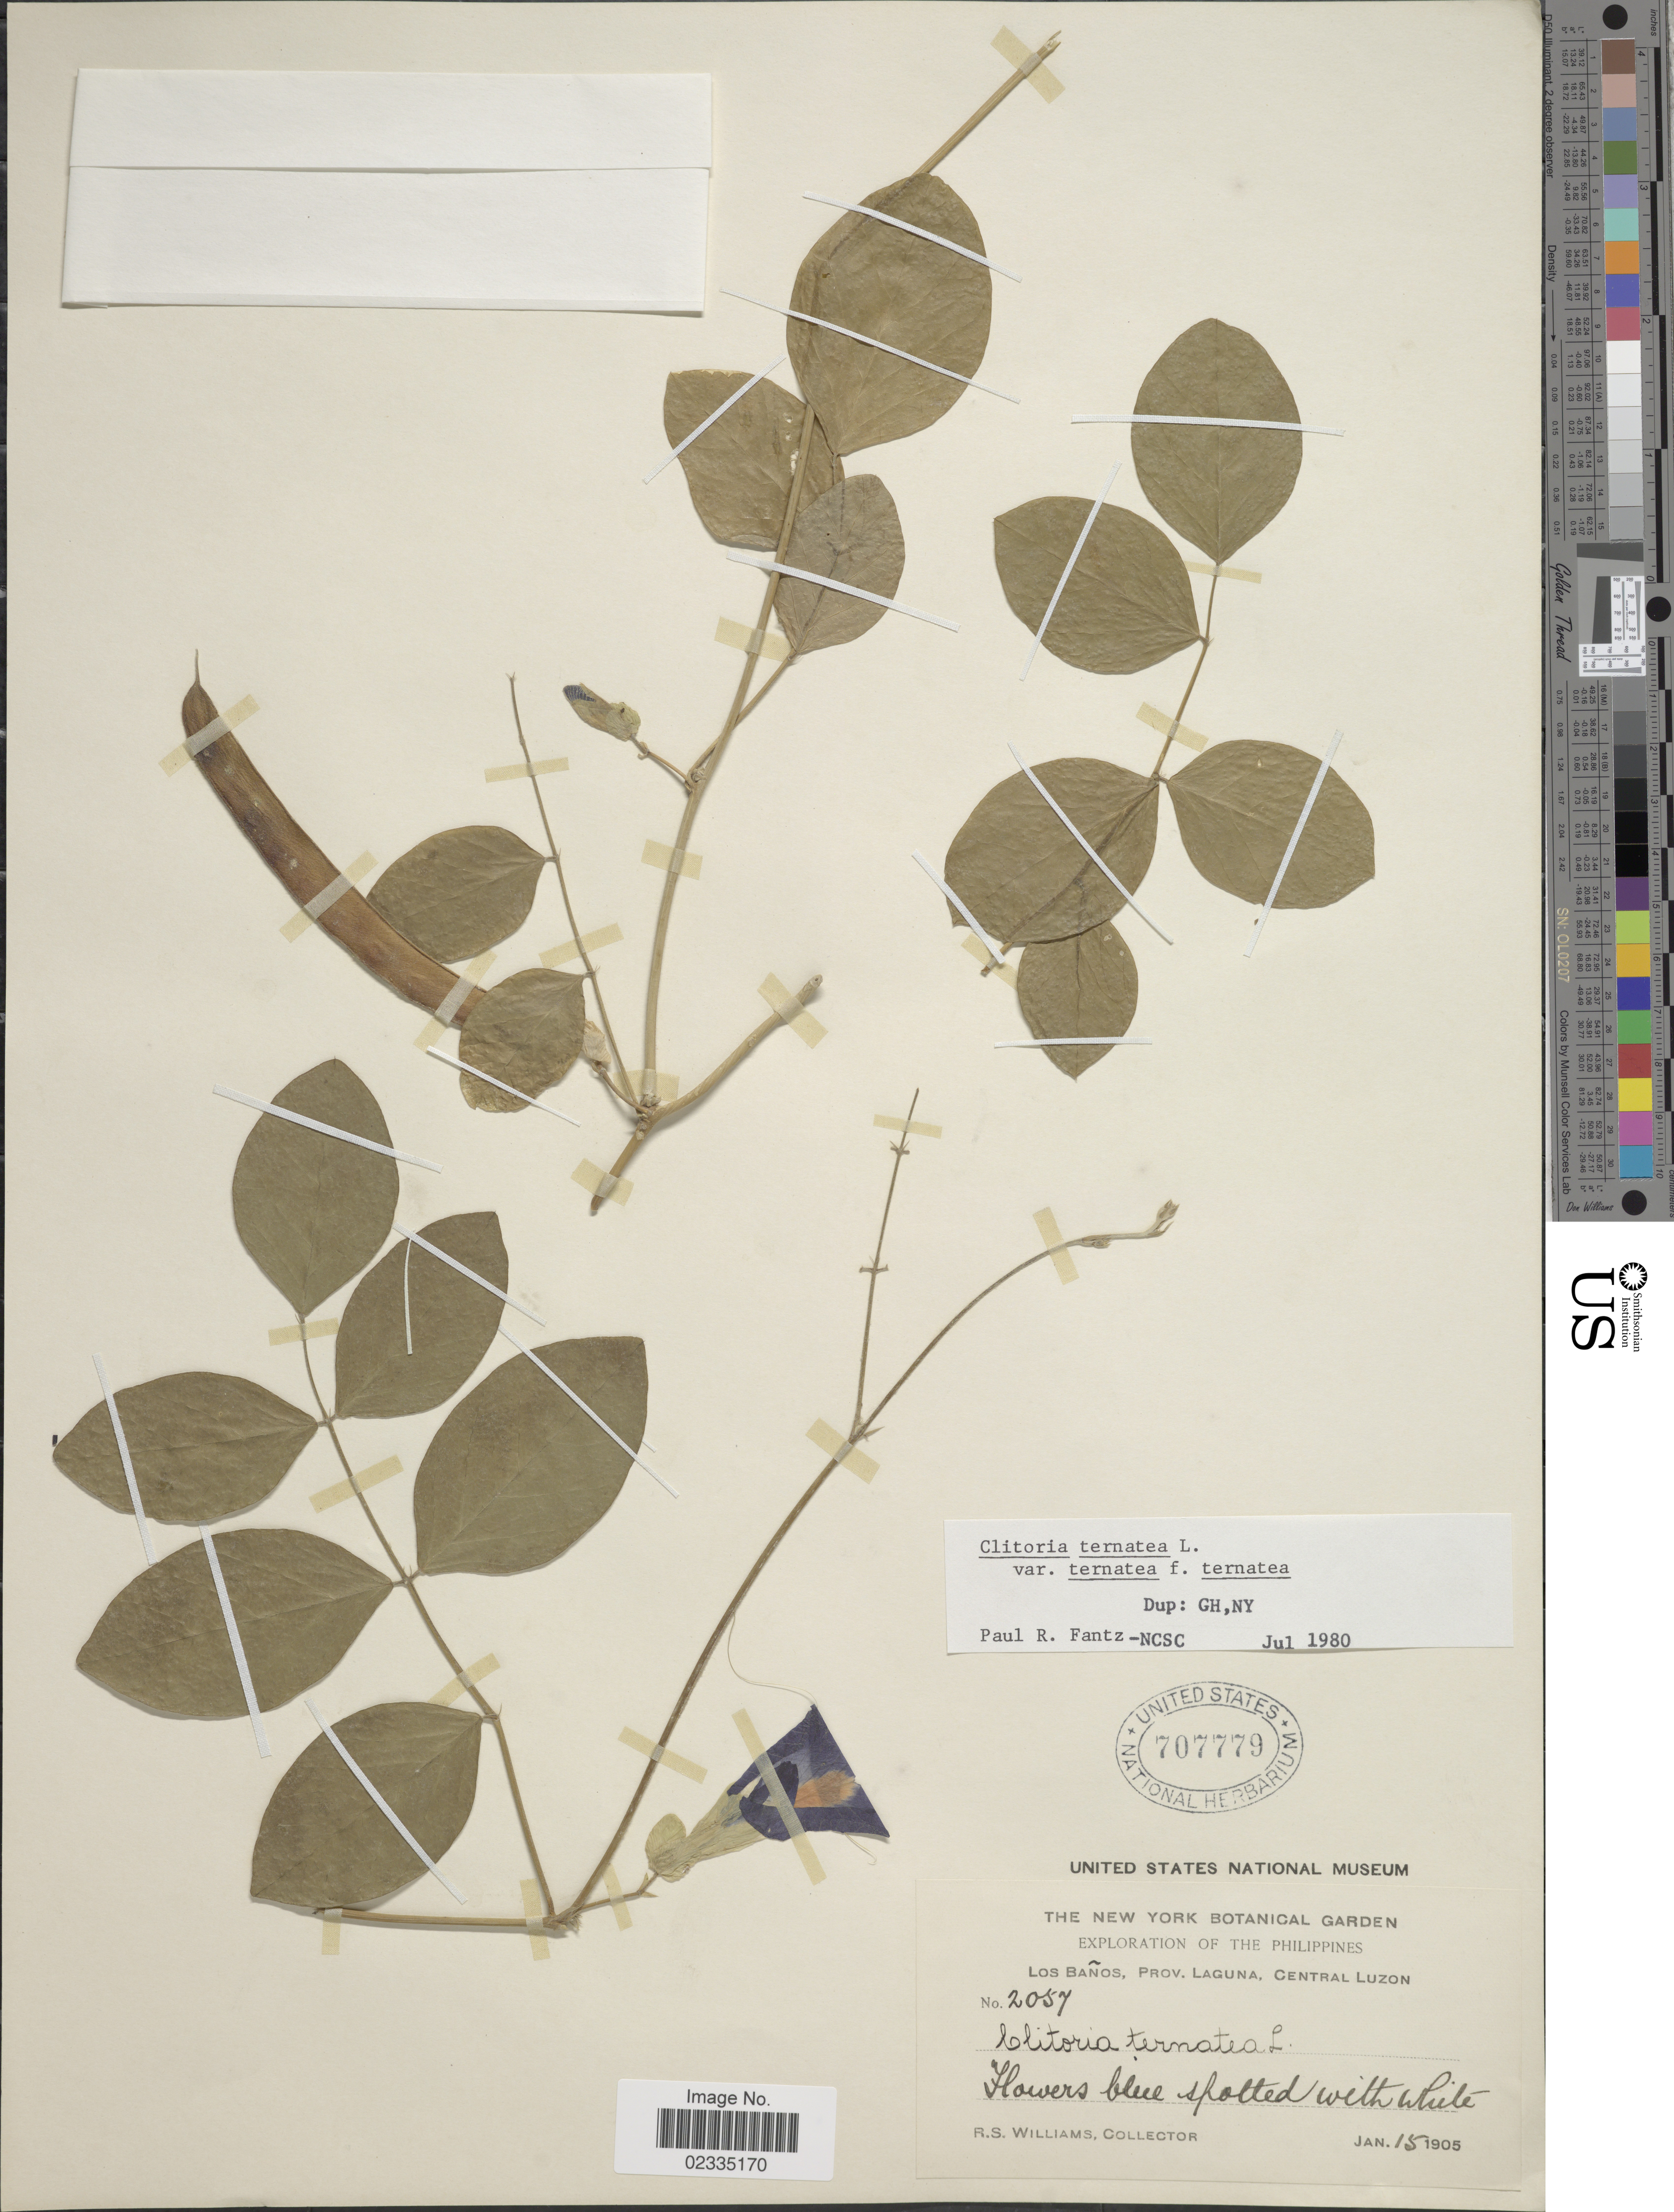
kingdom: Plantae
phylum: Tracheophyta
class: Magnoliopsida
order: Fabales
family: Fabaceae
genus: Clitoria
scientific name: Clitoria ternatea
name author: L.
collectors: R. S. Williams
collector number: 2057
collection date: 1905-01-15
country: Philippines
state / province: Central Luzon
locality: Los Baños, Prov. Laguna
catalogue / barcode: US 707779